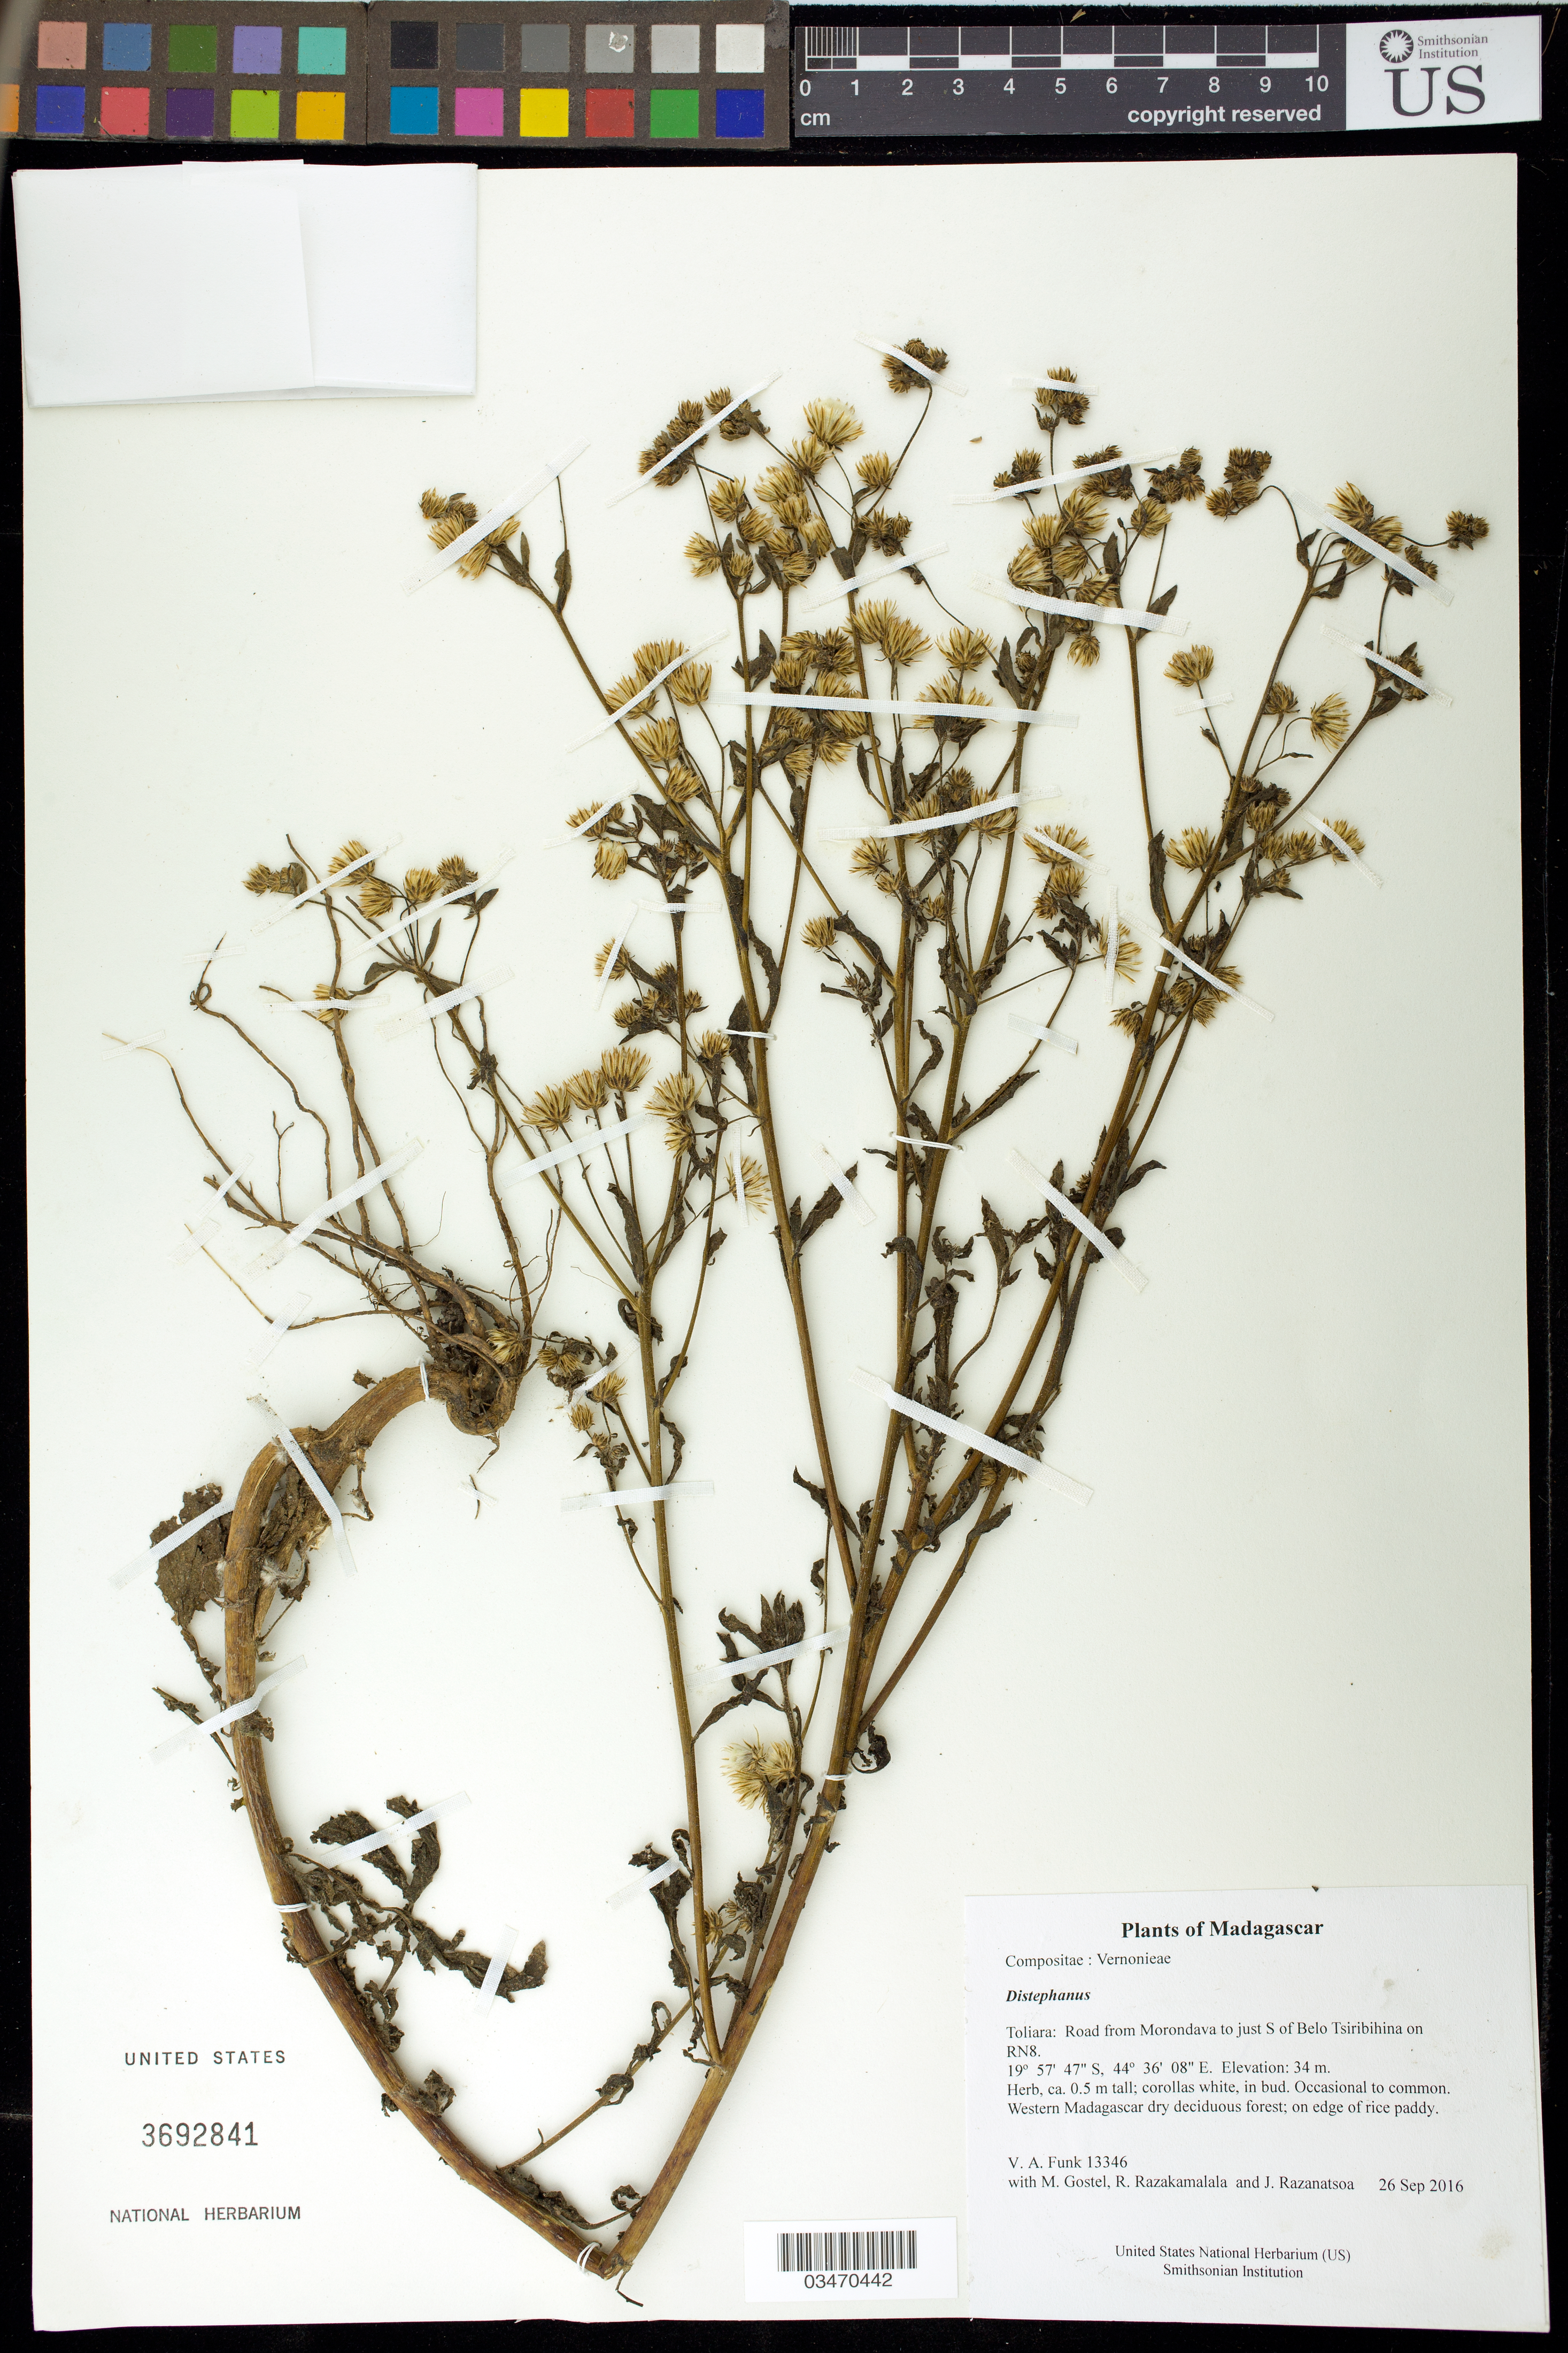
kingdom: Plantae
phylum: Tracheophyta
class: Magnoliopsida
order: Asterales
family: Asteraceae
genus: Distephanus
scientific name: Distephanus sp.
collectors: M. R. Gostel, R. Razakamalala & J. Razanatsoa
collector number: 13346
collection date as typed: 26 Sep 2016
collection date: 2016-09-26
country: Madagascar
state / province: Menabe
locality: Road from Morondava to just S of Belo Tsiribihina on RN8.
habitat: Western Madagascar dry deciduous forest; on edge of rice paddy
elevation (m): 34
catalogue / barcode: US 3692841